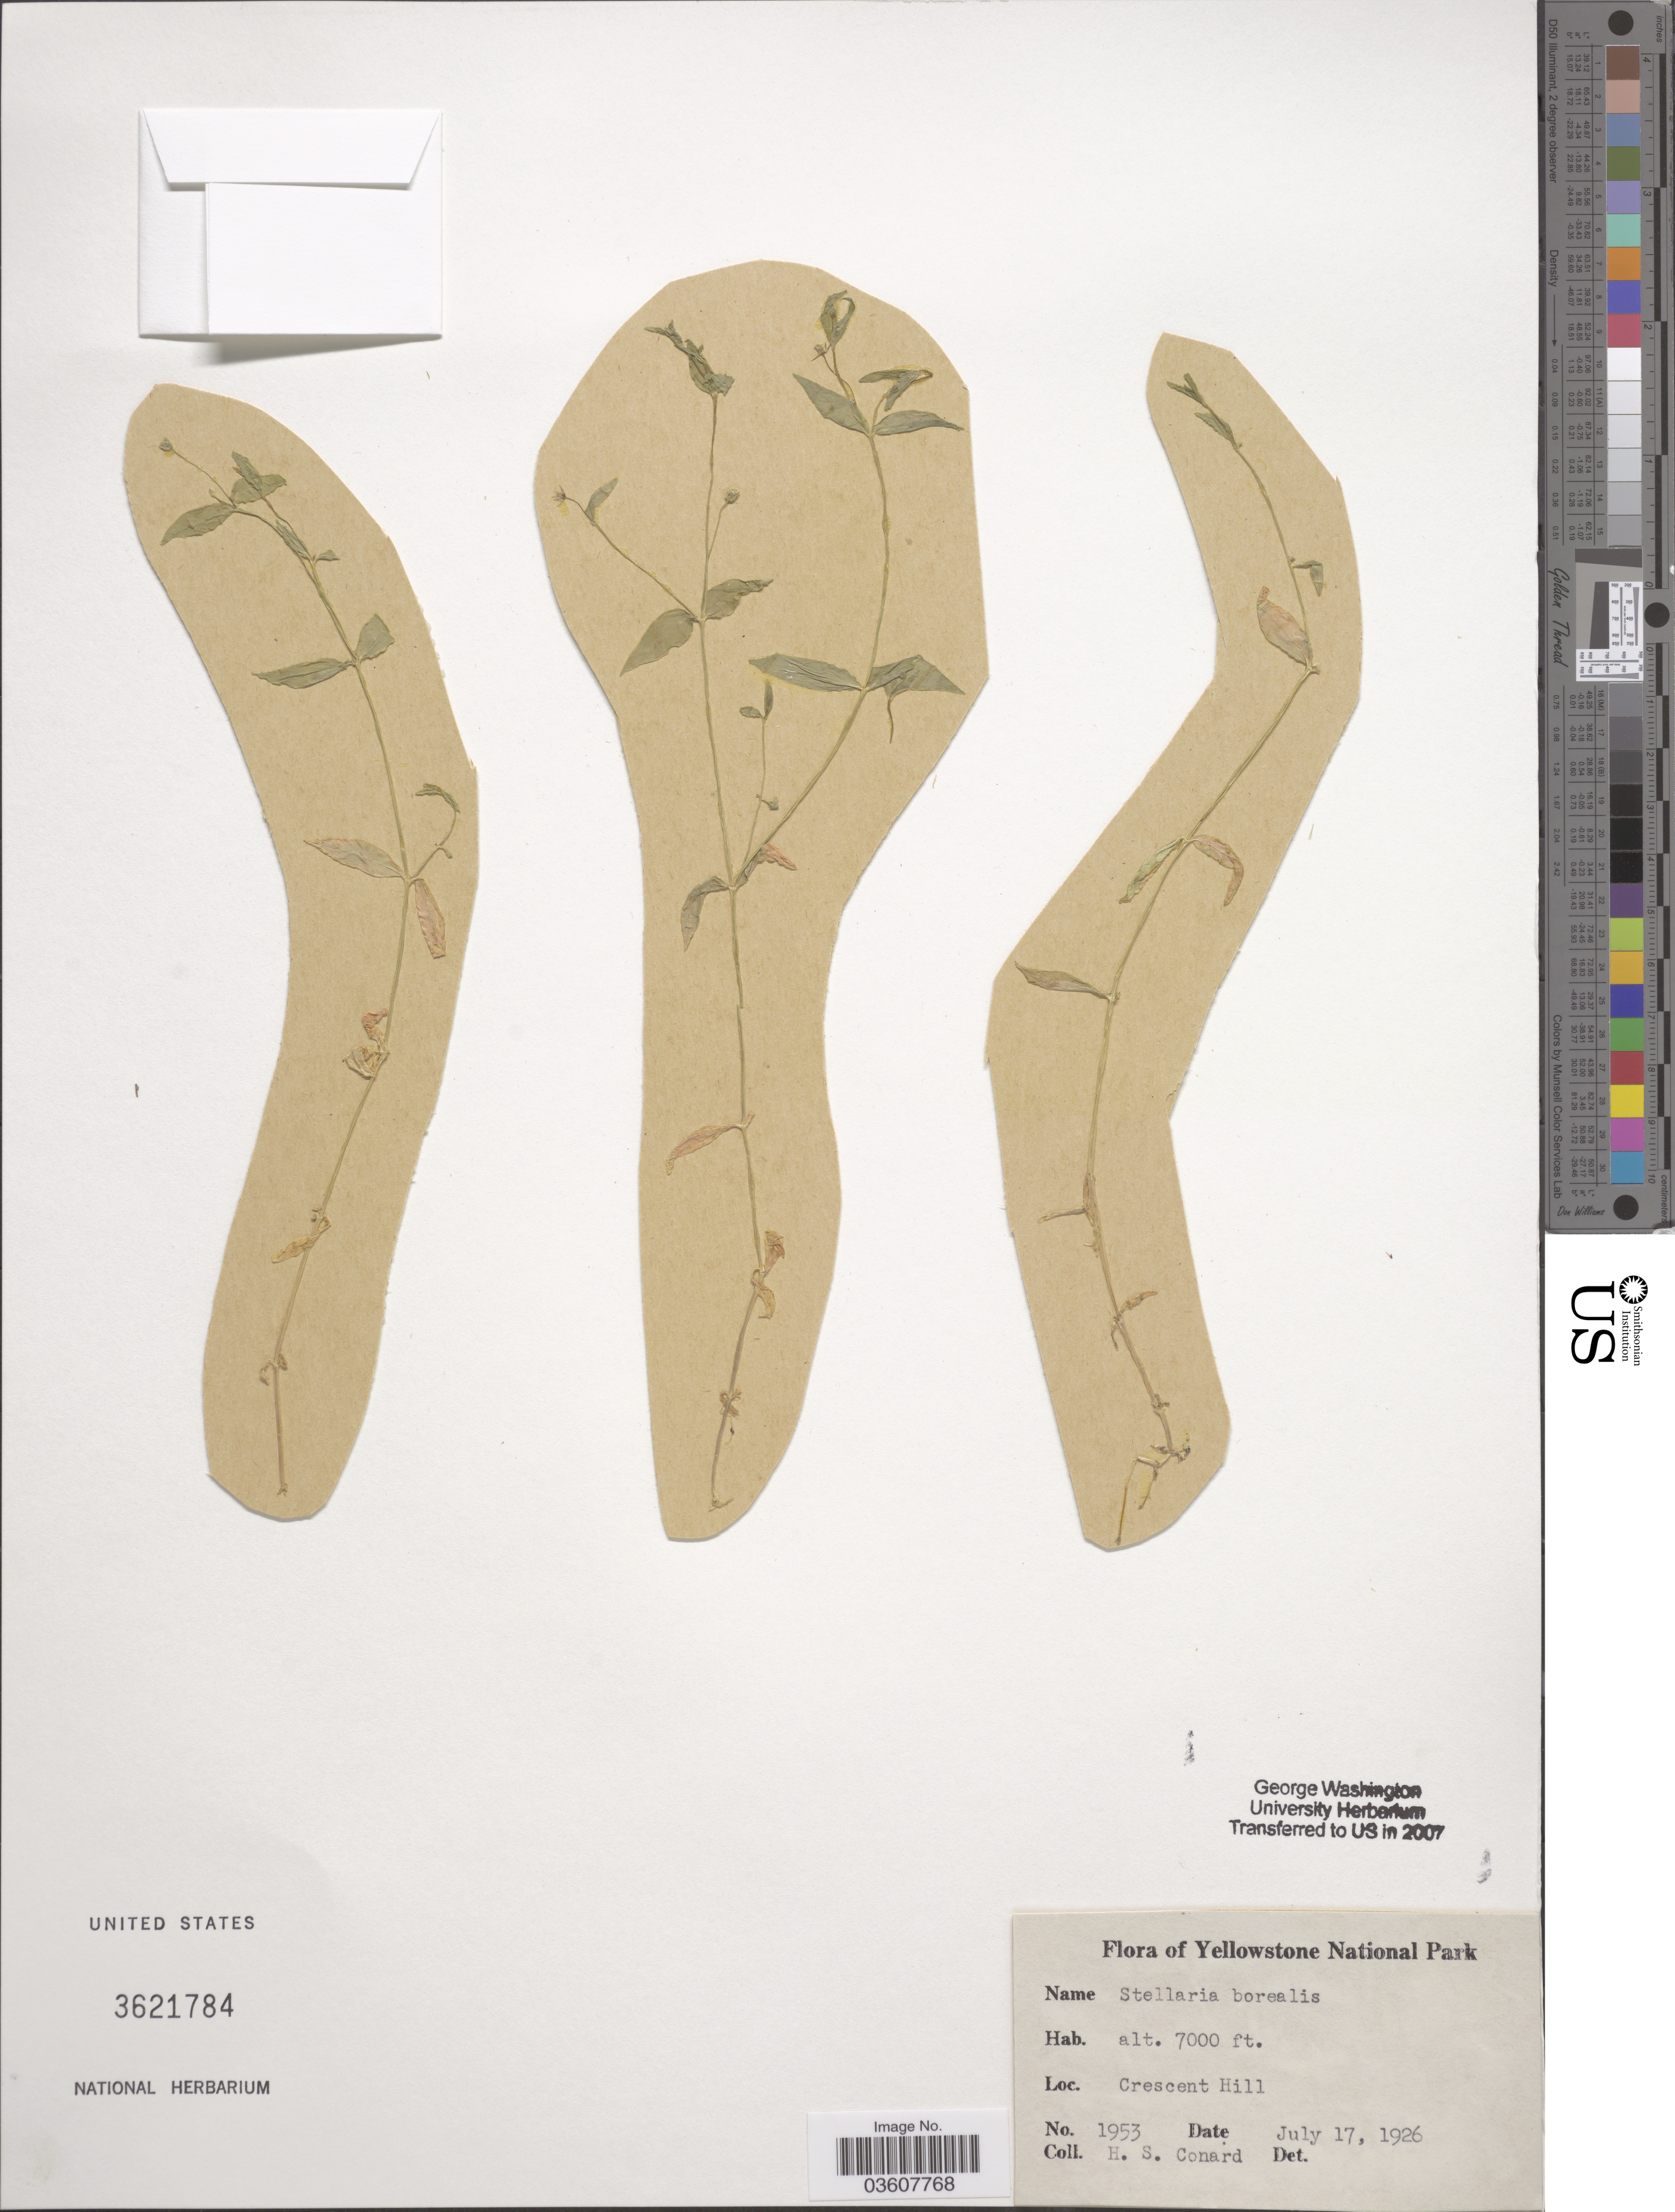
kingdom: Plantae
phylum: Tracheophyta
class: Magnoliopsida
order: Caryophyllales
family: Caryophyllaceae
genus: Stellaria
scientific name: Stellaria borealis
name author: Bigelow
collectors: H. S. Conard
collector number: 1953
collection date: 1926-07-17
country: United States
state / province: Wyoming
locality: Yellowstone National Park. Crescent Hill.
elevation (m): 2134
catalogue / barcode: US 3621784